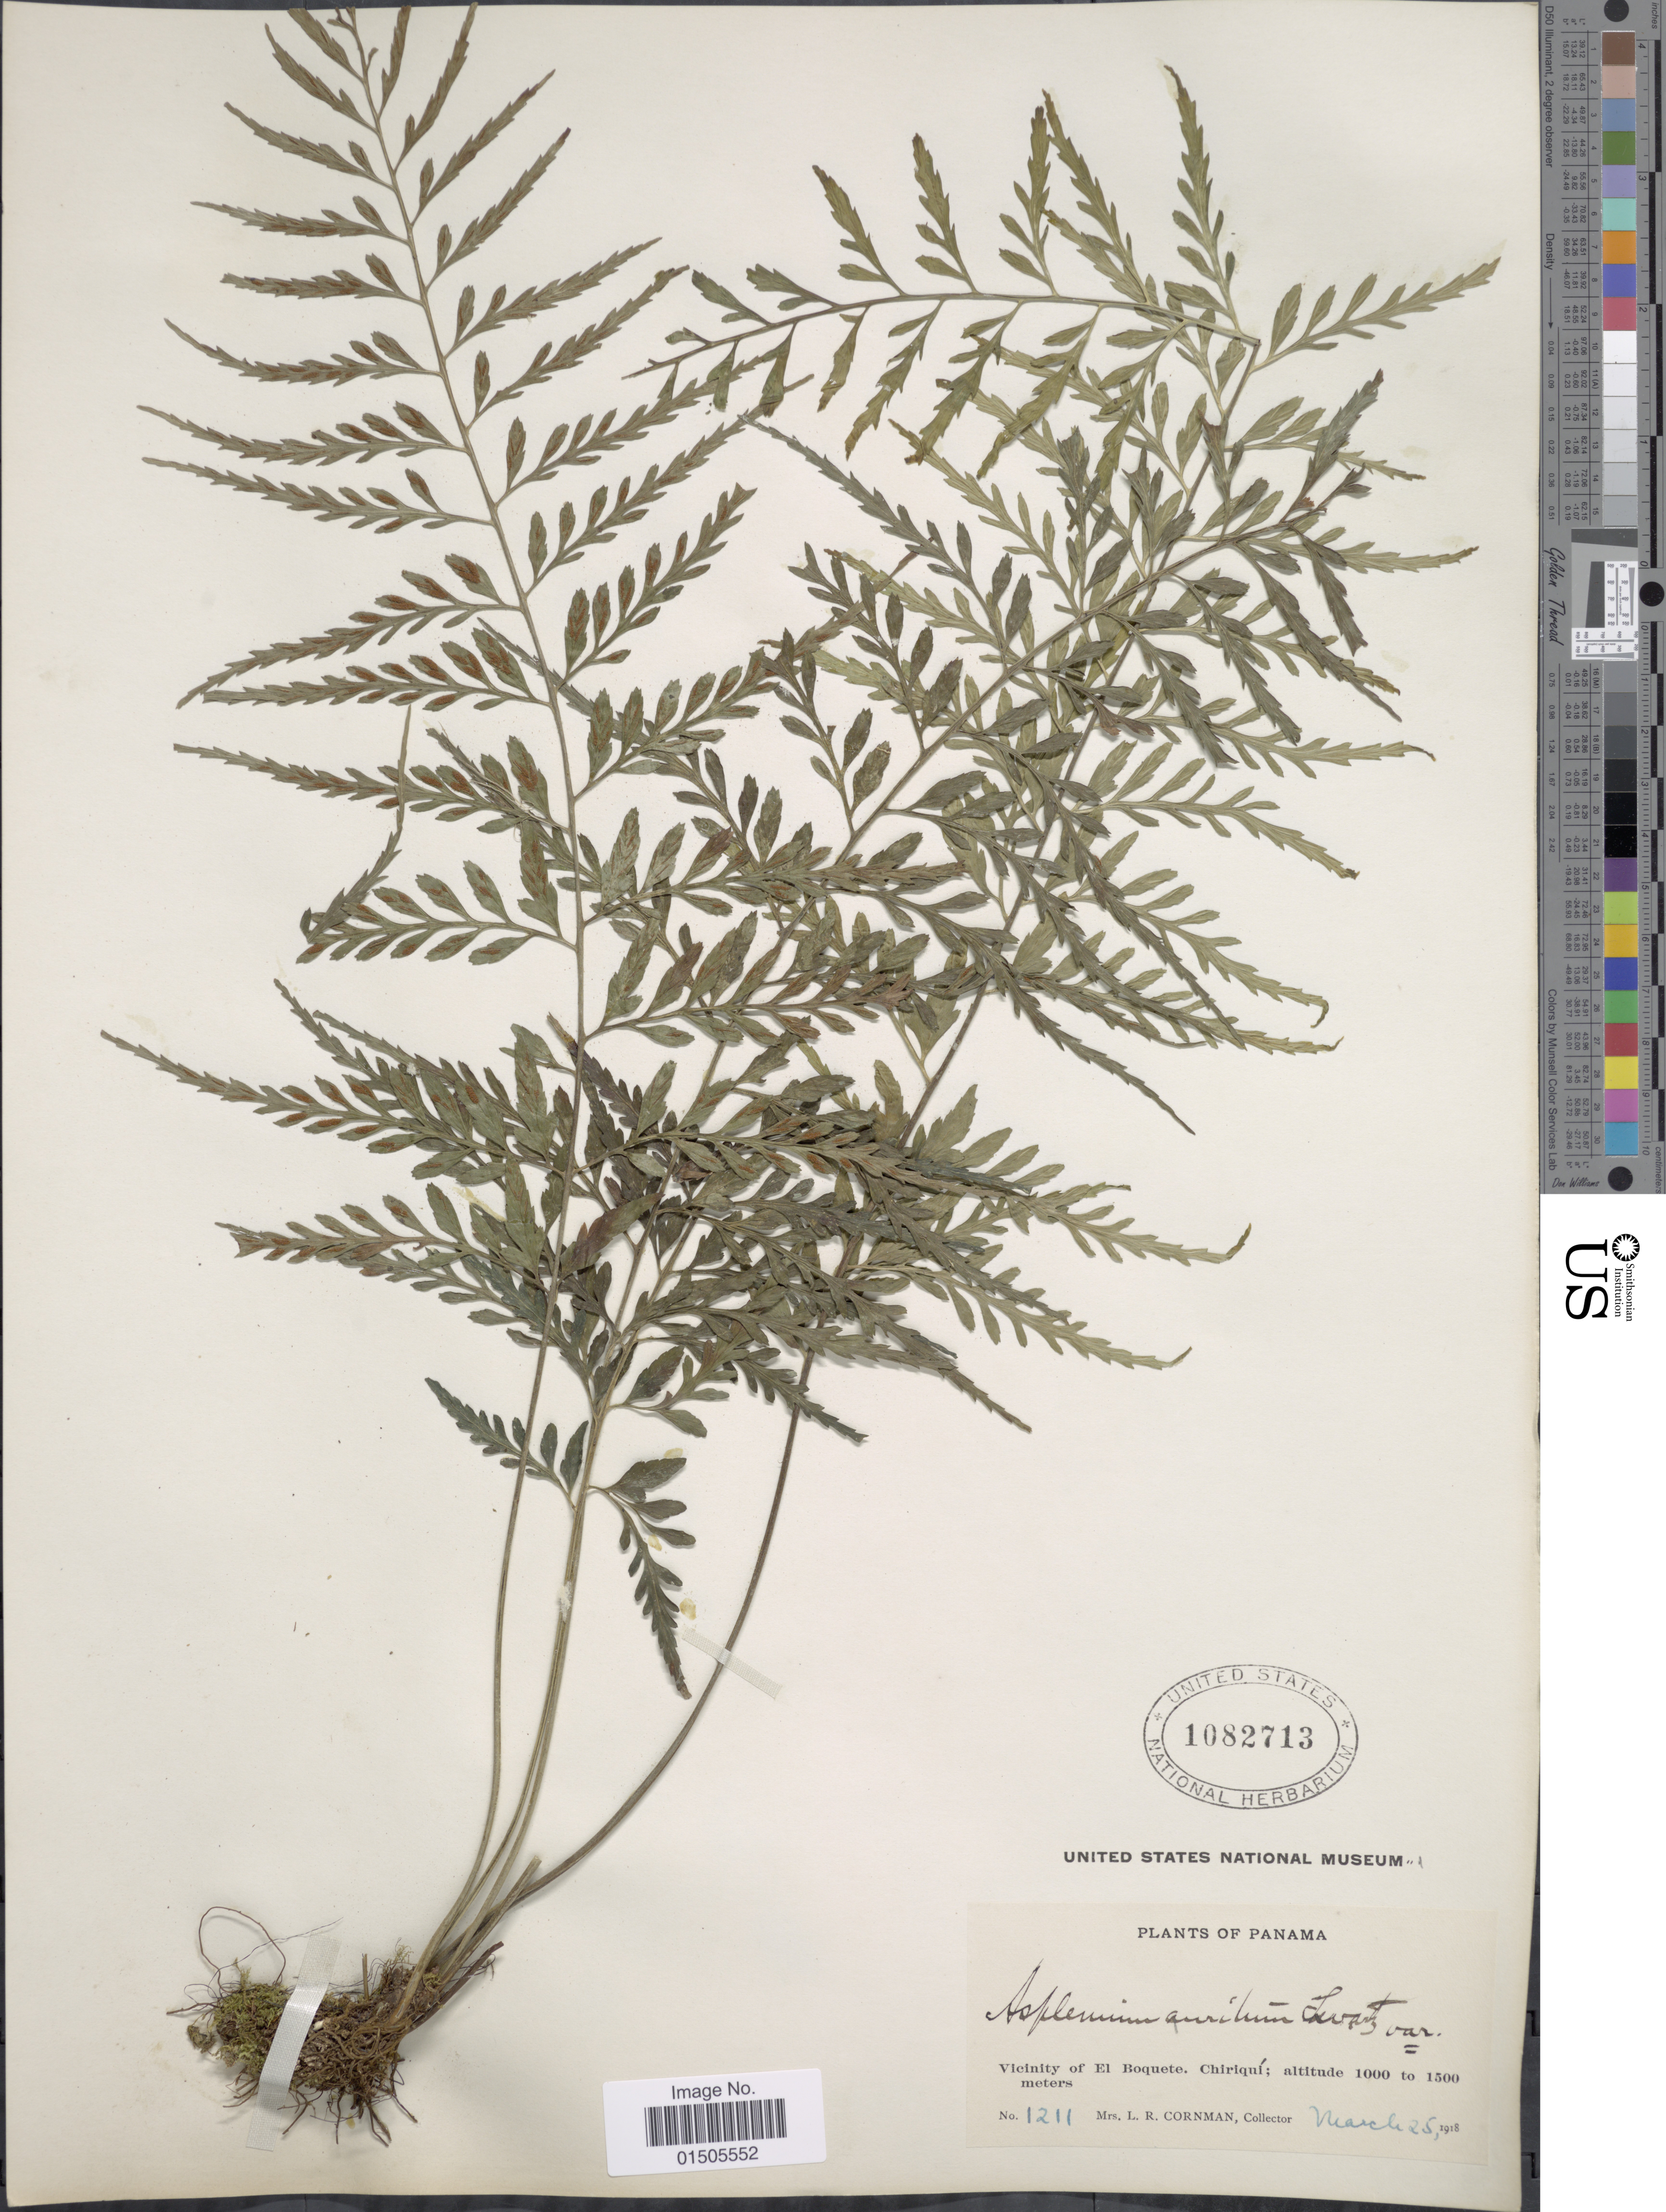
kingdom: Plantae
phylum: Tracheophyta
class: Polypodiopsida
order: Polypodiales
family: Aspleniaceae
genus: Asplenium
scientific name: Asplenium auritum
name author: Sw.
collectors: L. Cornman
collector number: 1211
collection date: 1918-03-25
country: Panama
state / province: Chiriqui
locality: Vicinity of El Boquete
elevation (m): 1000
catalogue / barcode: US 1082713